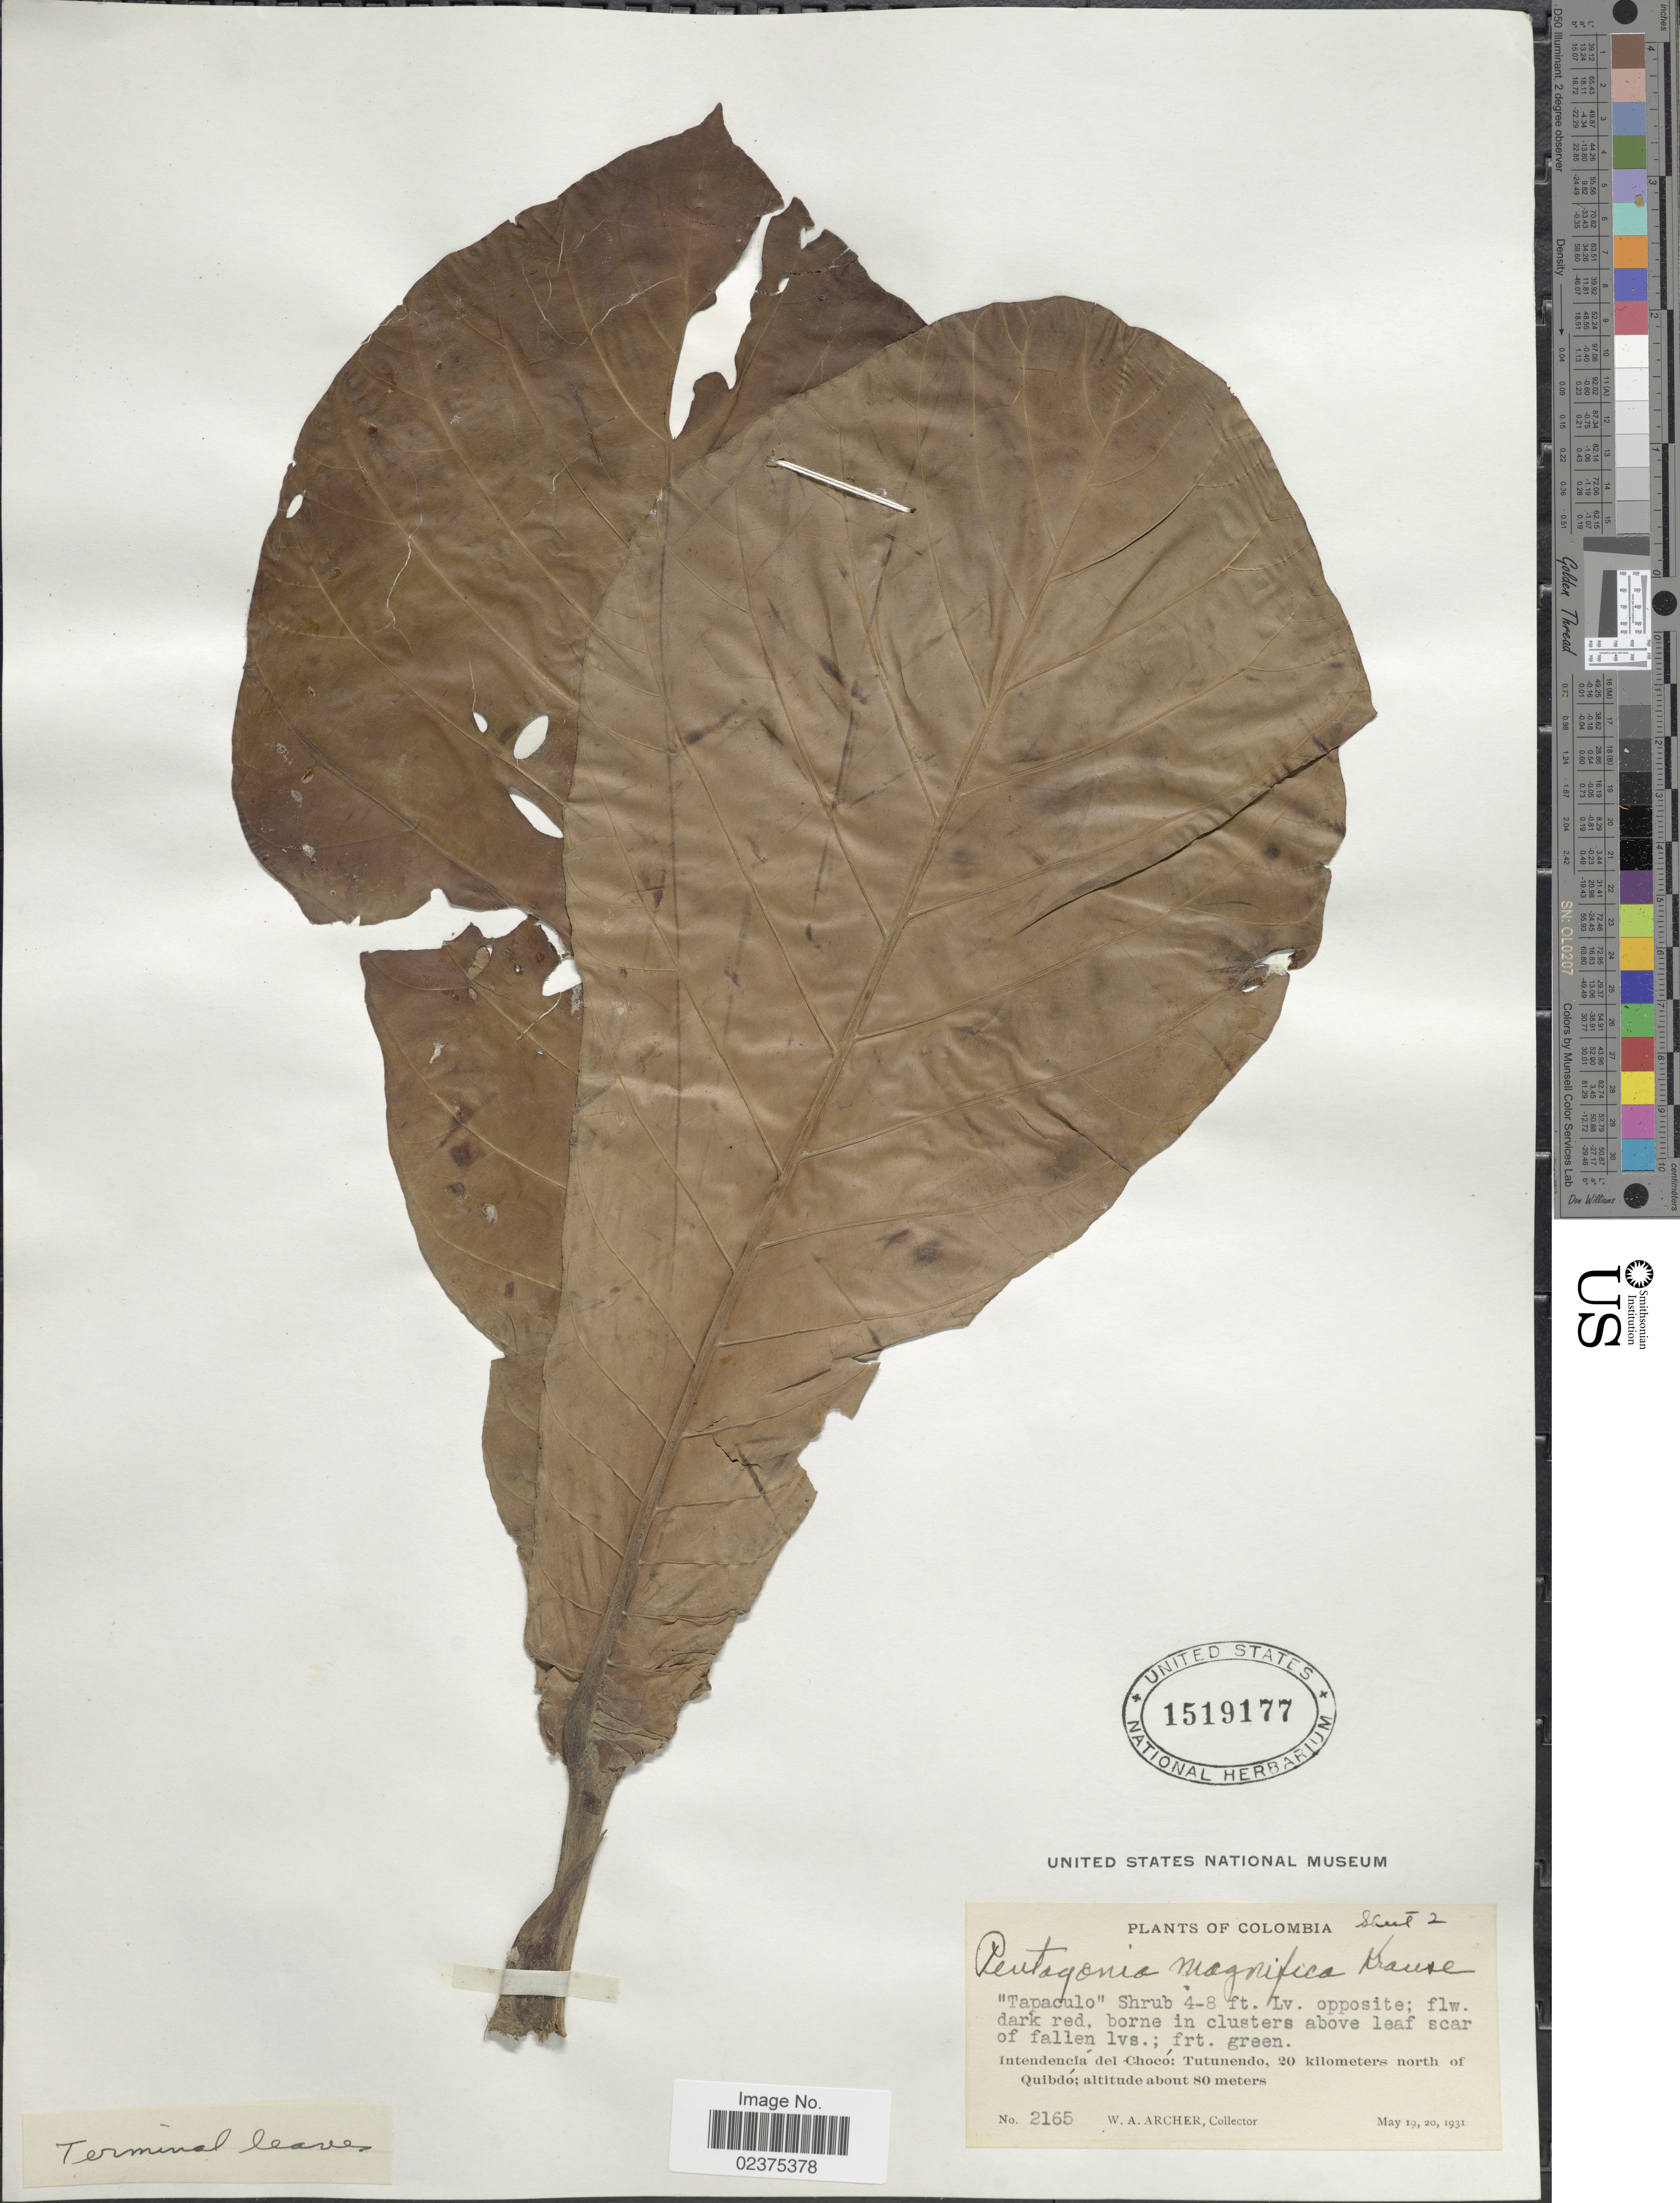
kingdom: Plantae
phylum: Tracheophyta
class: Magnoliopsida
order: Gentianales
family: Rubiaceae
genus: Pentagonia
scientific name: Pentagonia magnifica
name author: K. Krause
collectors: W. A. Archer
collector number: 2165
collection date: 1931-05-19/1931-05-20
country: Colombia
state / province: Chocó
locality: Intendencia del Choco: Tutunendo, 20 kilometers north of Quibdo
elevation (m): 80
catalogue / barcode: US 1519177